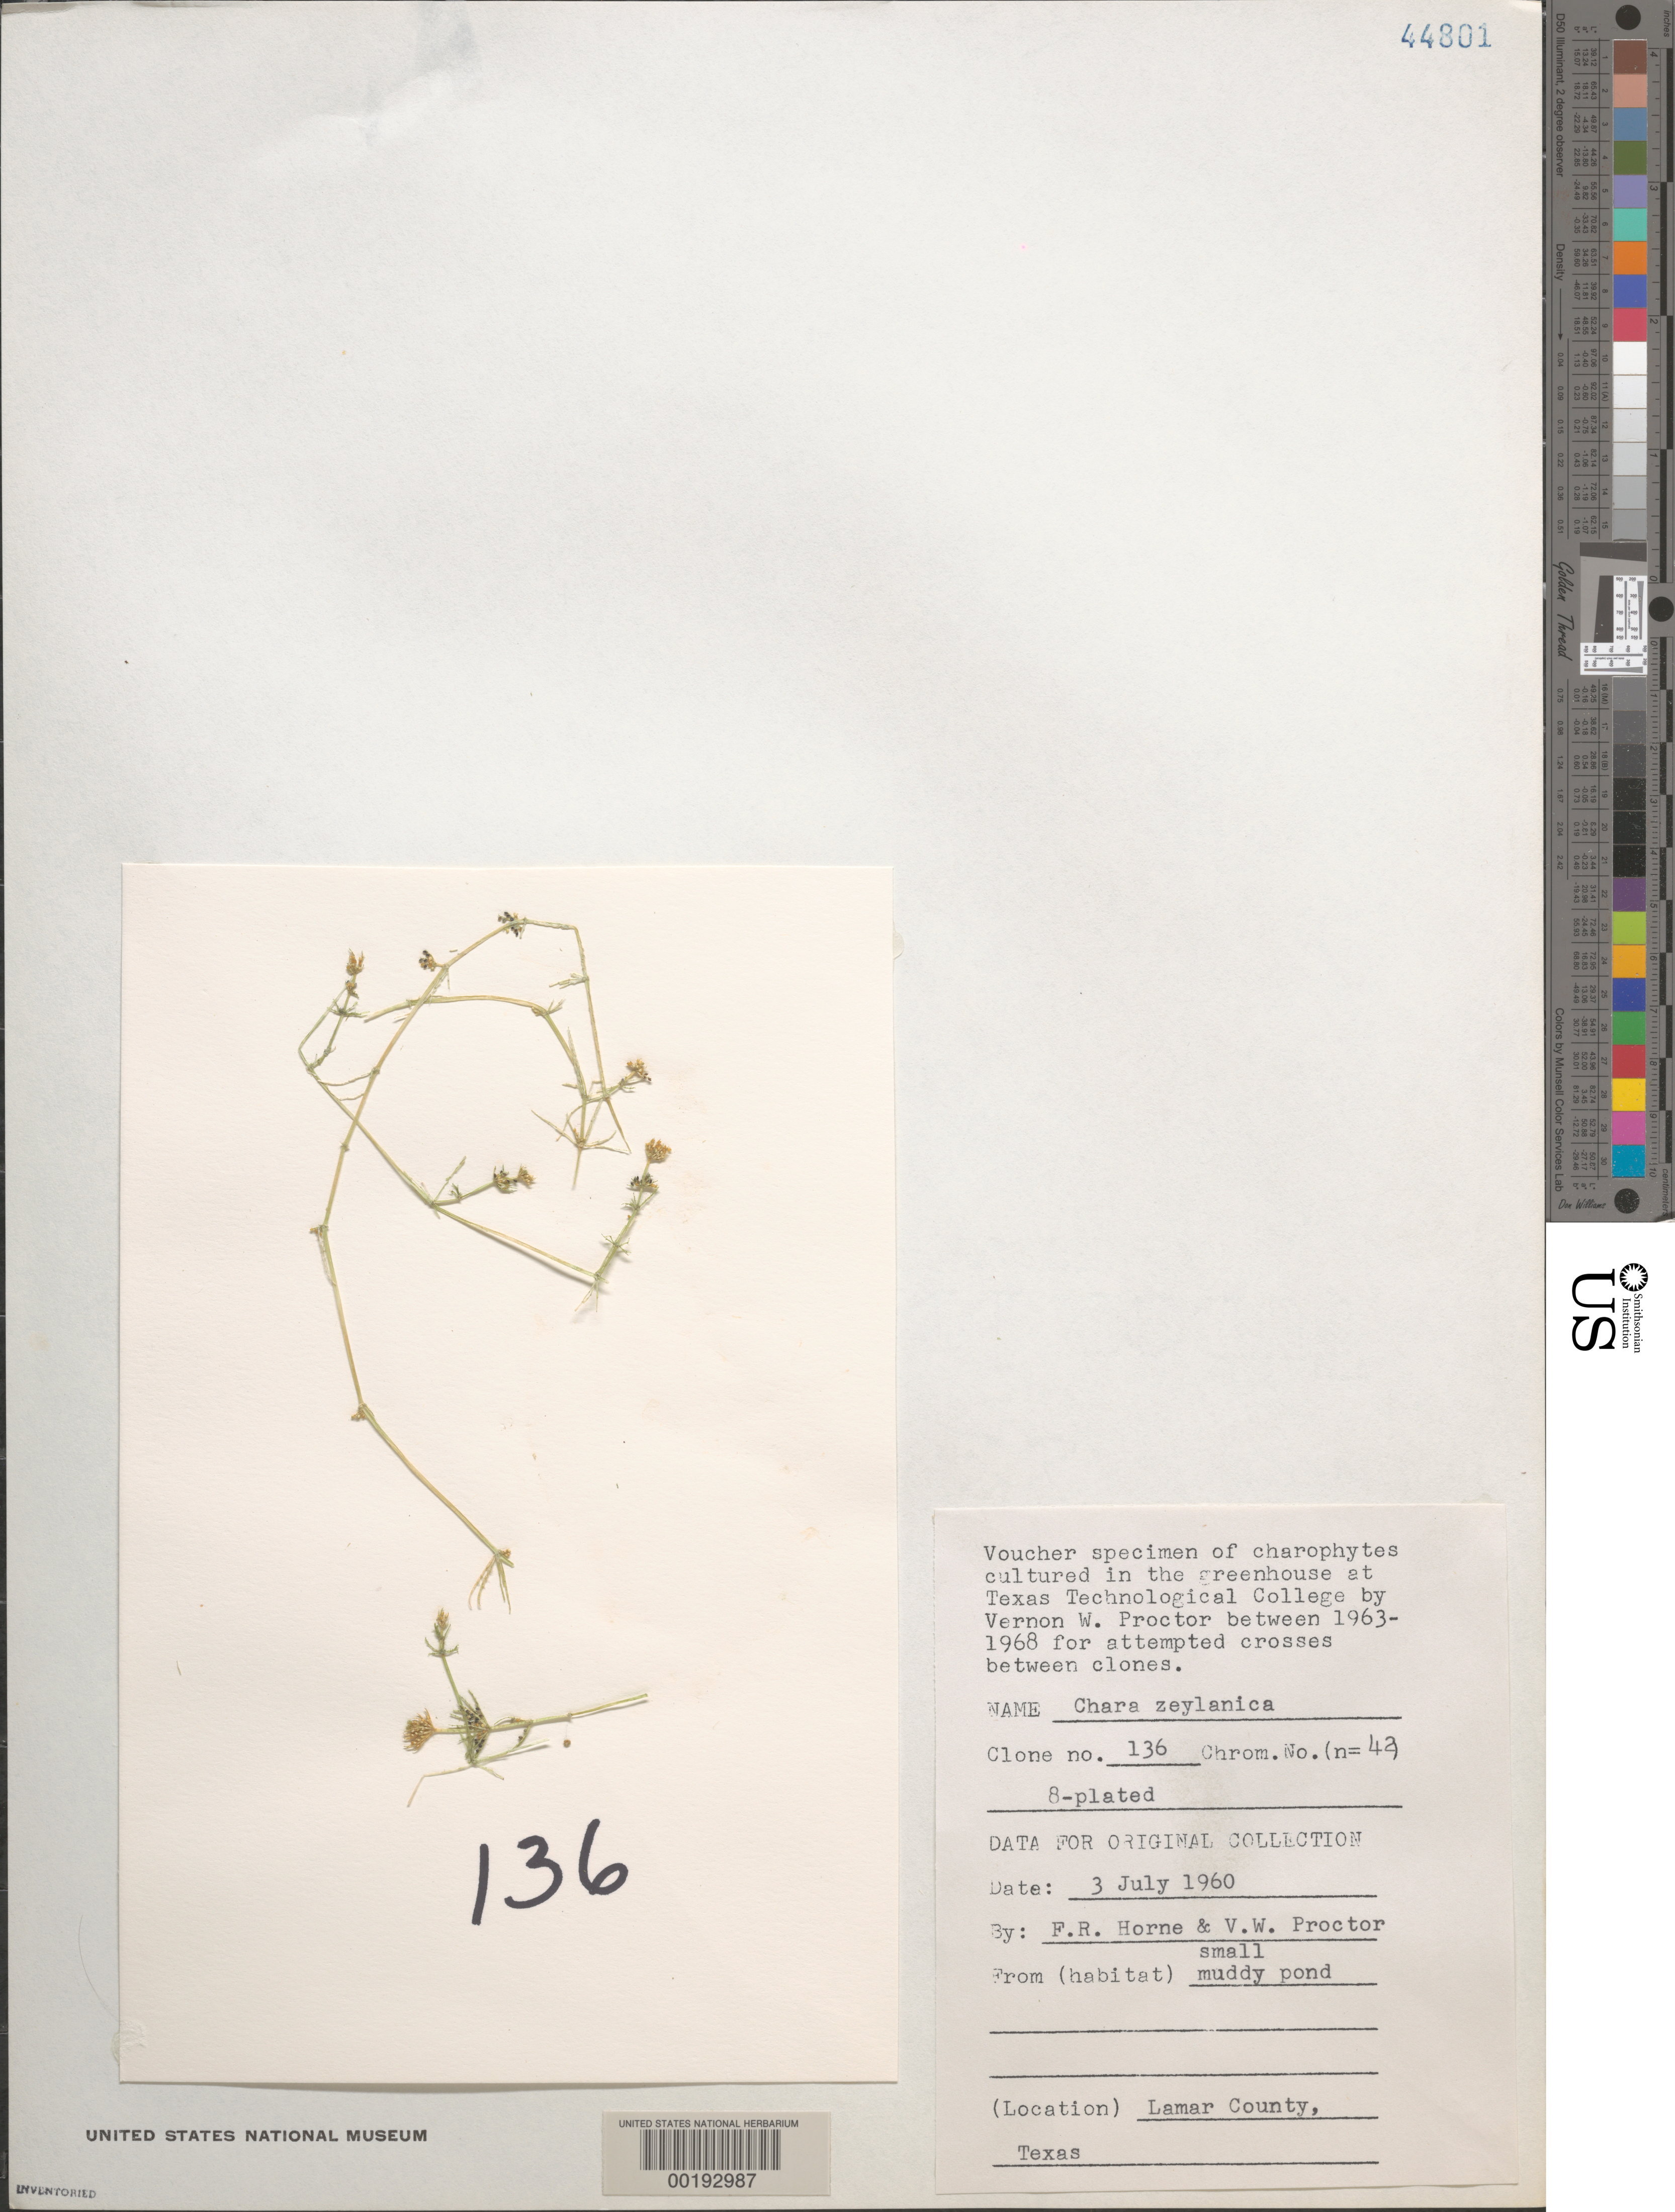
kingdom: Plantae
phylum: Charophyta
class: Charophyceae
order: Charales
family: Characeae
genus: Chara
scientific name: Chara zeylanica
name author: J.G. Klein ex Willd.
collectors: F. R. Horne & V. Proctor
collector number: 136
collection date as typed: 03 Jul 1960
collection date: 1960-07-03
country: United States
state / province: Texas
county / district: Lamar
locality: Pond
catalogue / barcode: US 44801